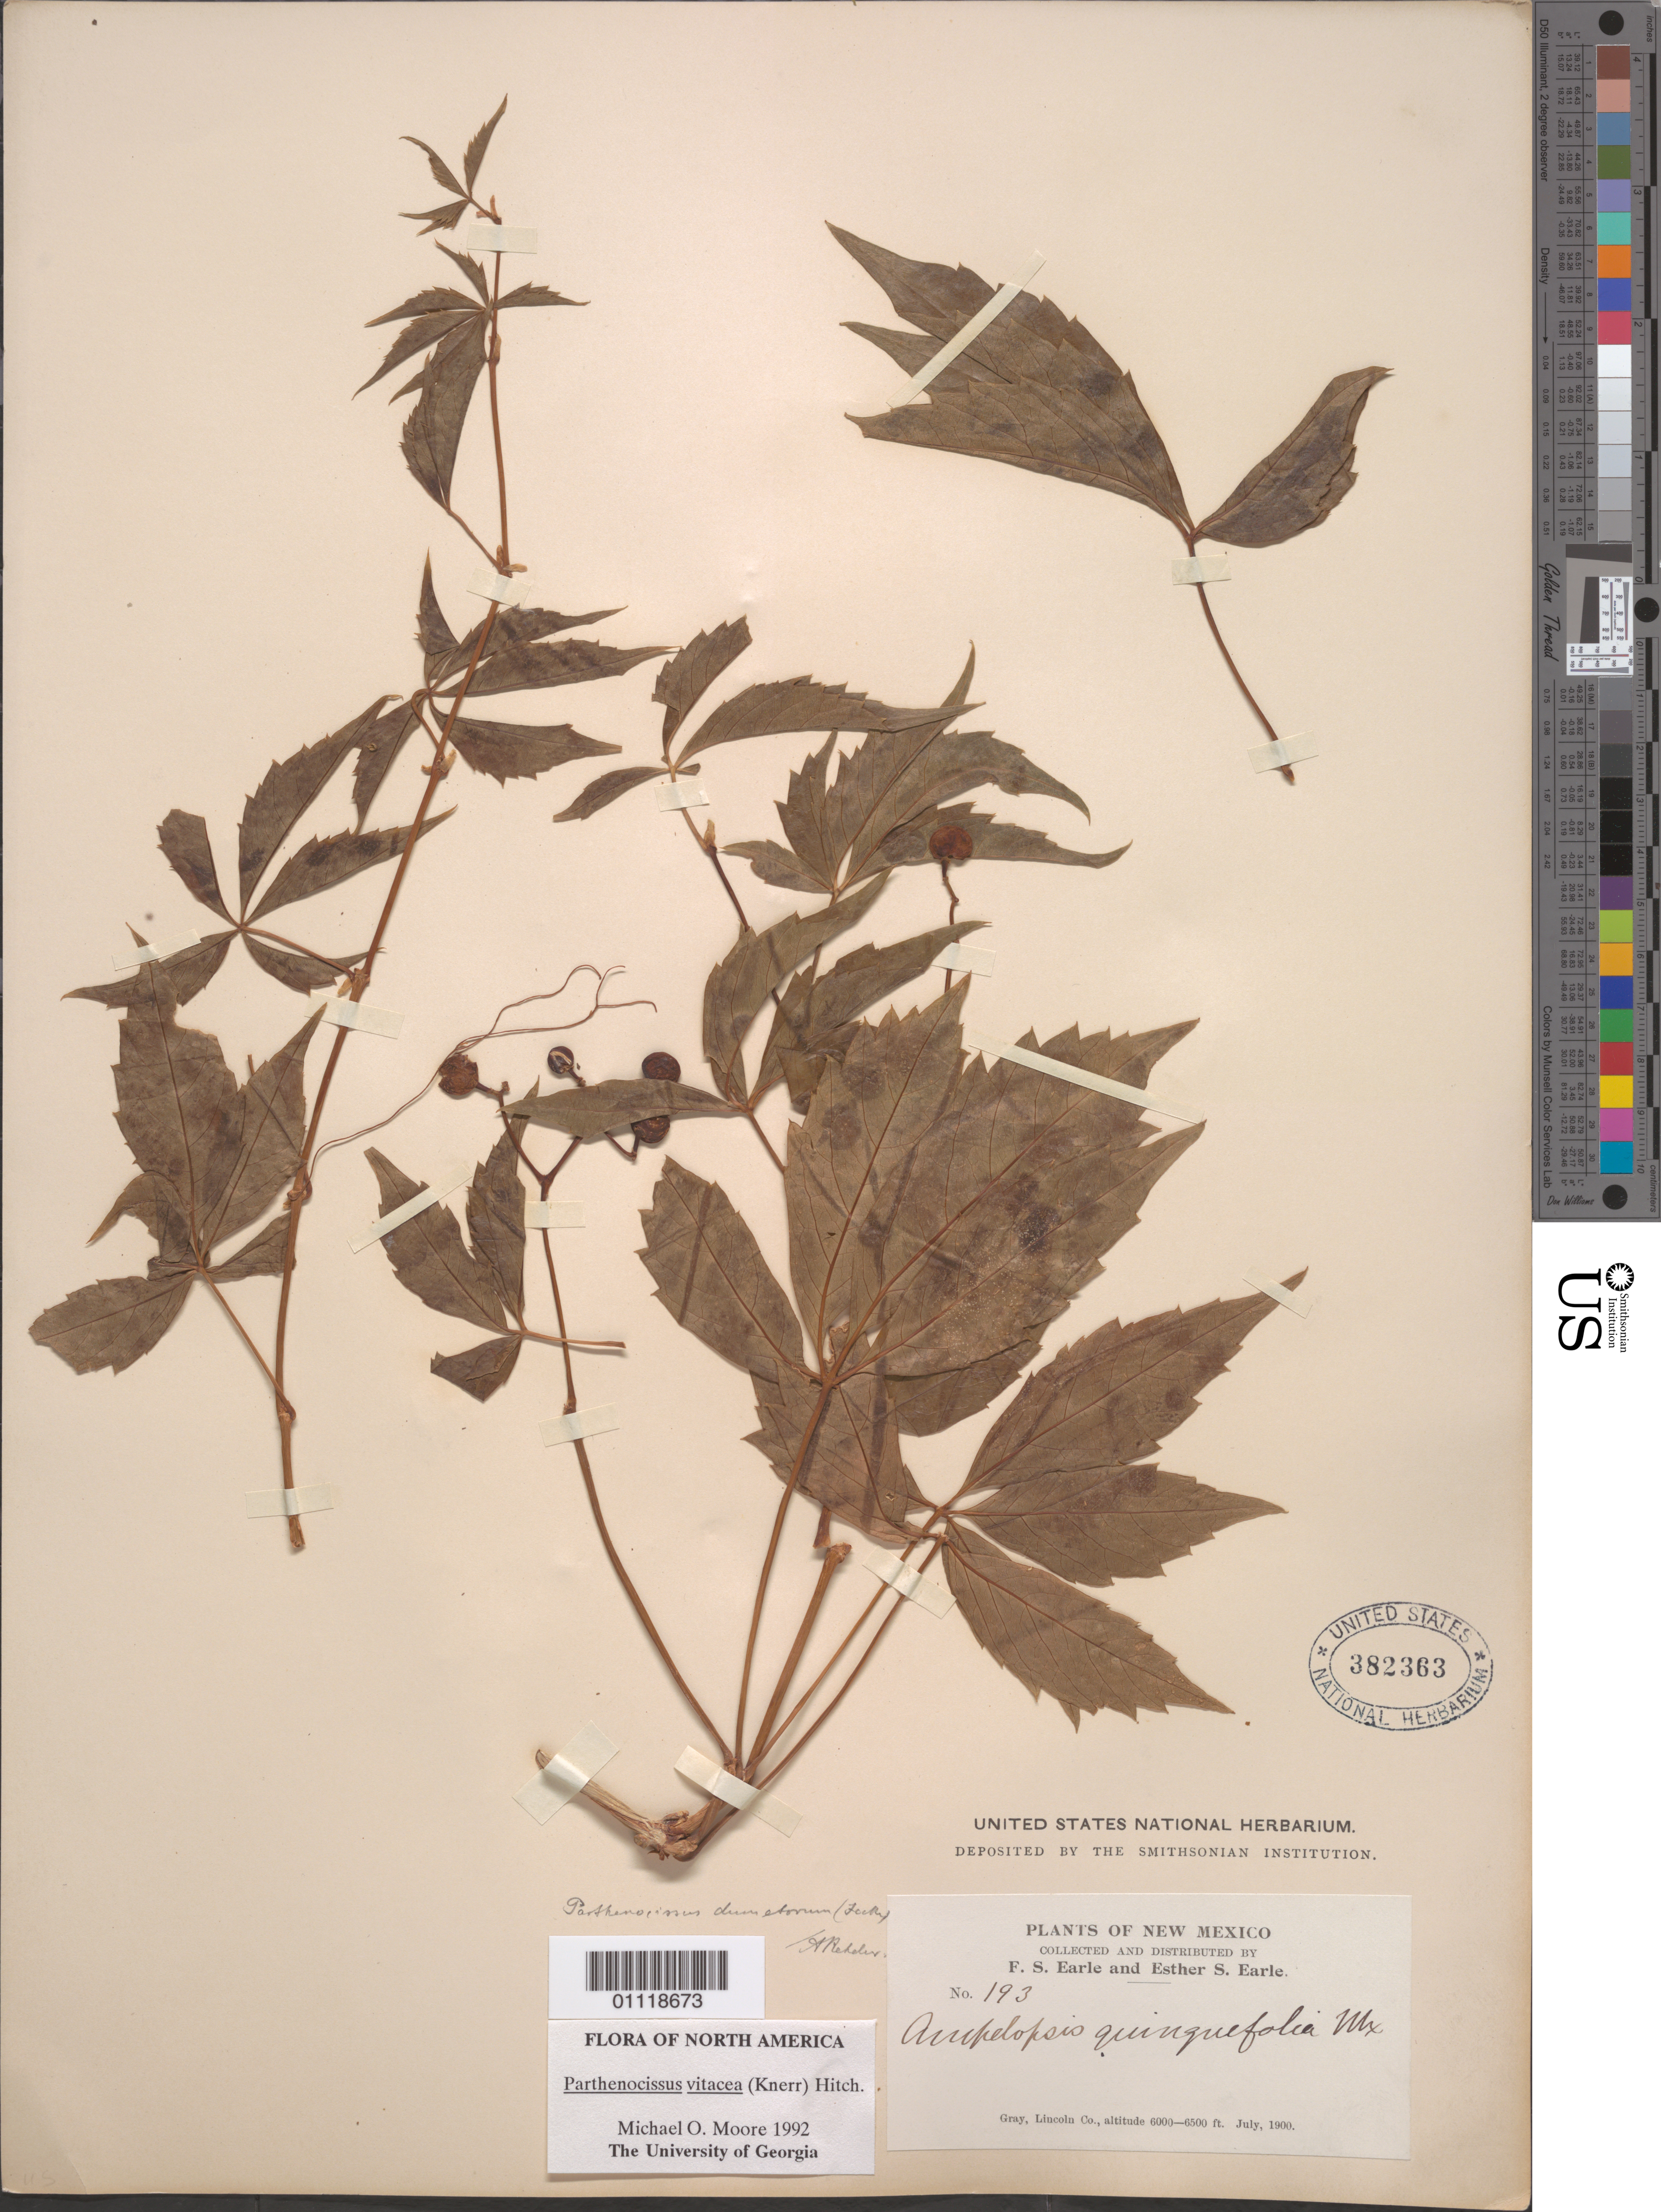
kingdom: Plantae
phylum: Tracheophyta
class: Magnoliopsida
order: Vitales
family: Vitaceae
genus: Parthenocissus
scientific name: Parthenocissus vitacea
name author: (Knerr) Hitchc.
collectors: F. S. Earle & E. S. Earle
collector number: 193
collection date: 1900-07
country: United States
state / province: New Mexico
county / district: Lincoln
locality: Gray.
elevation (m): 1829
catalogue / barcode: US 382363